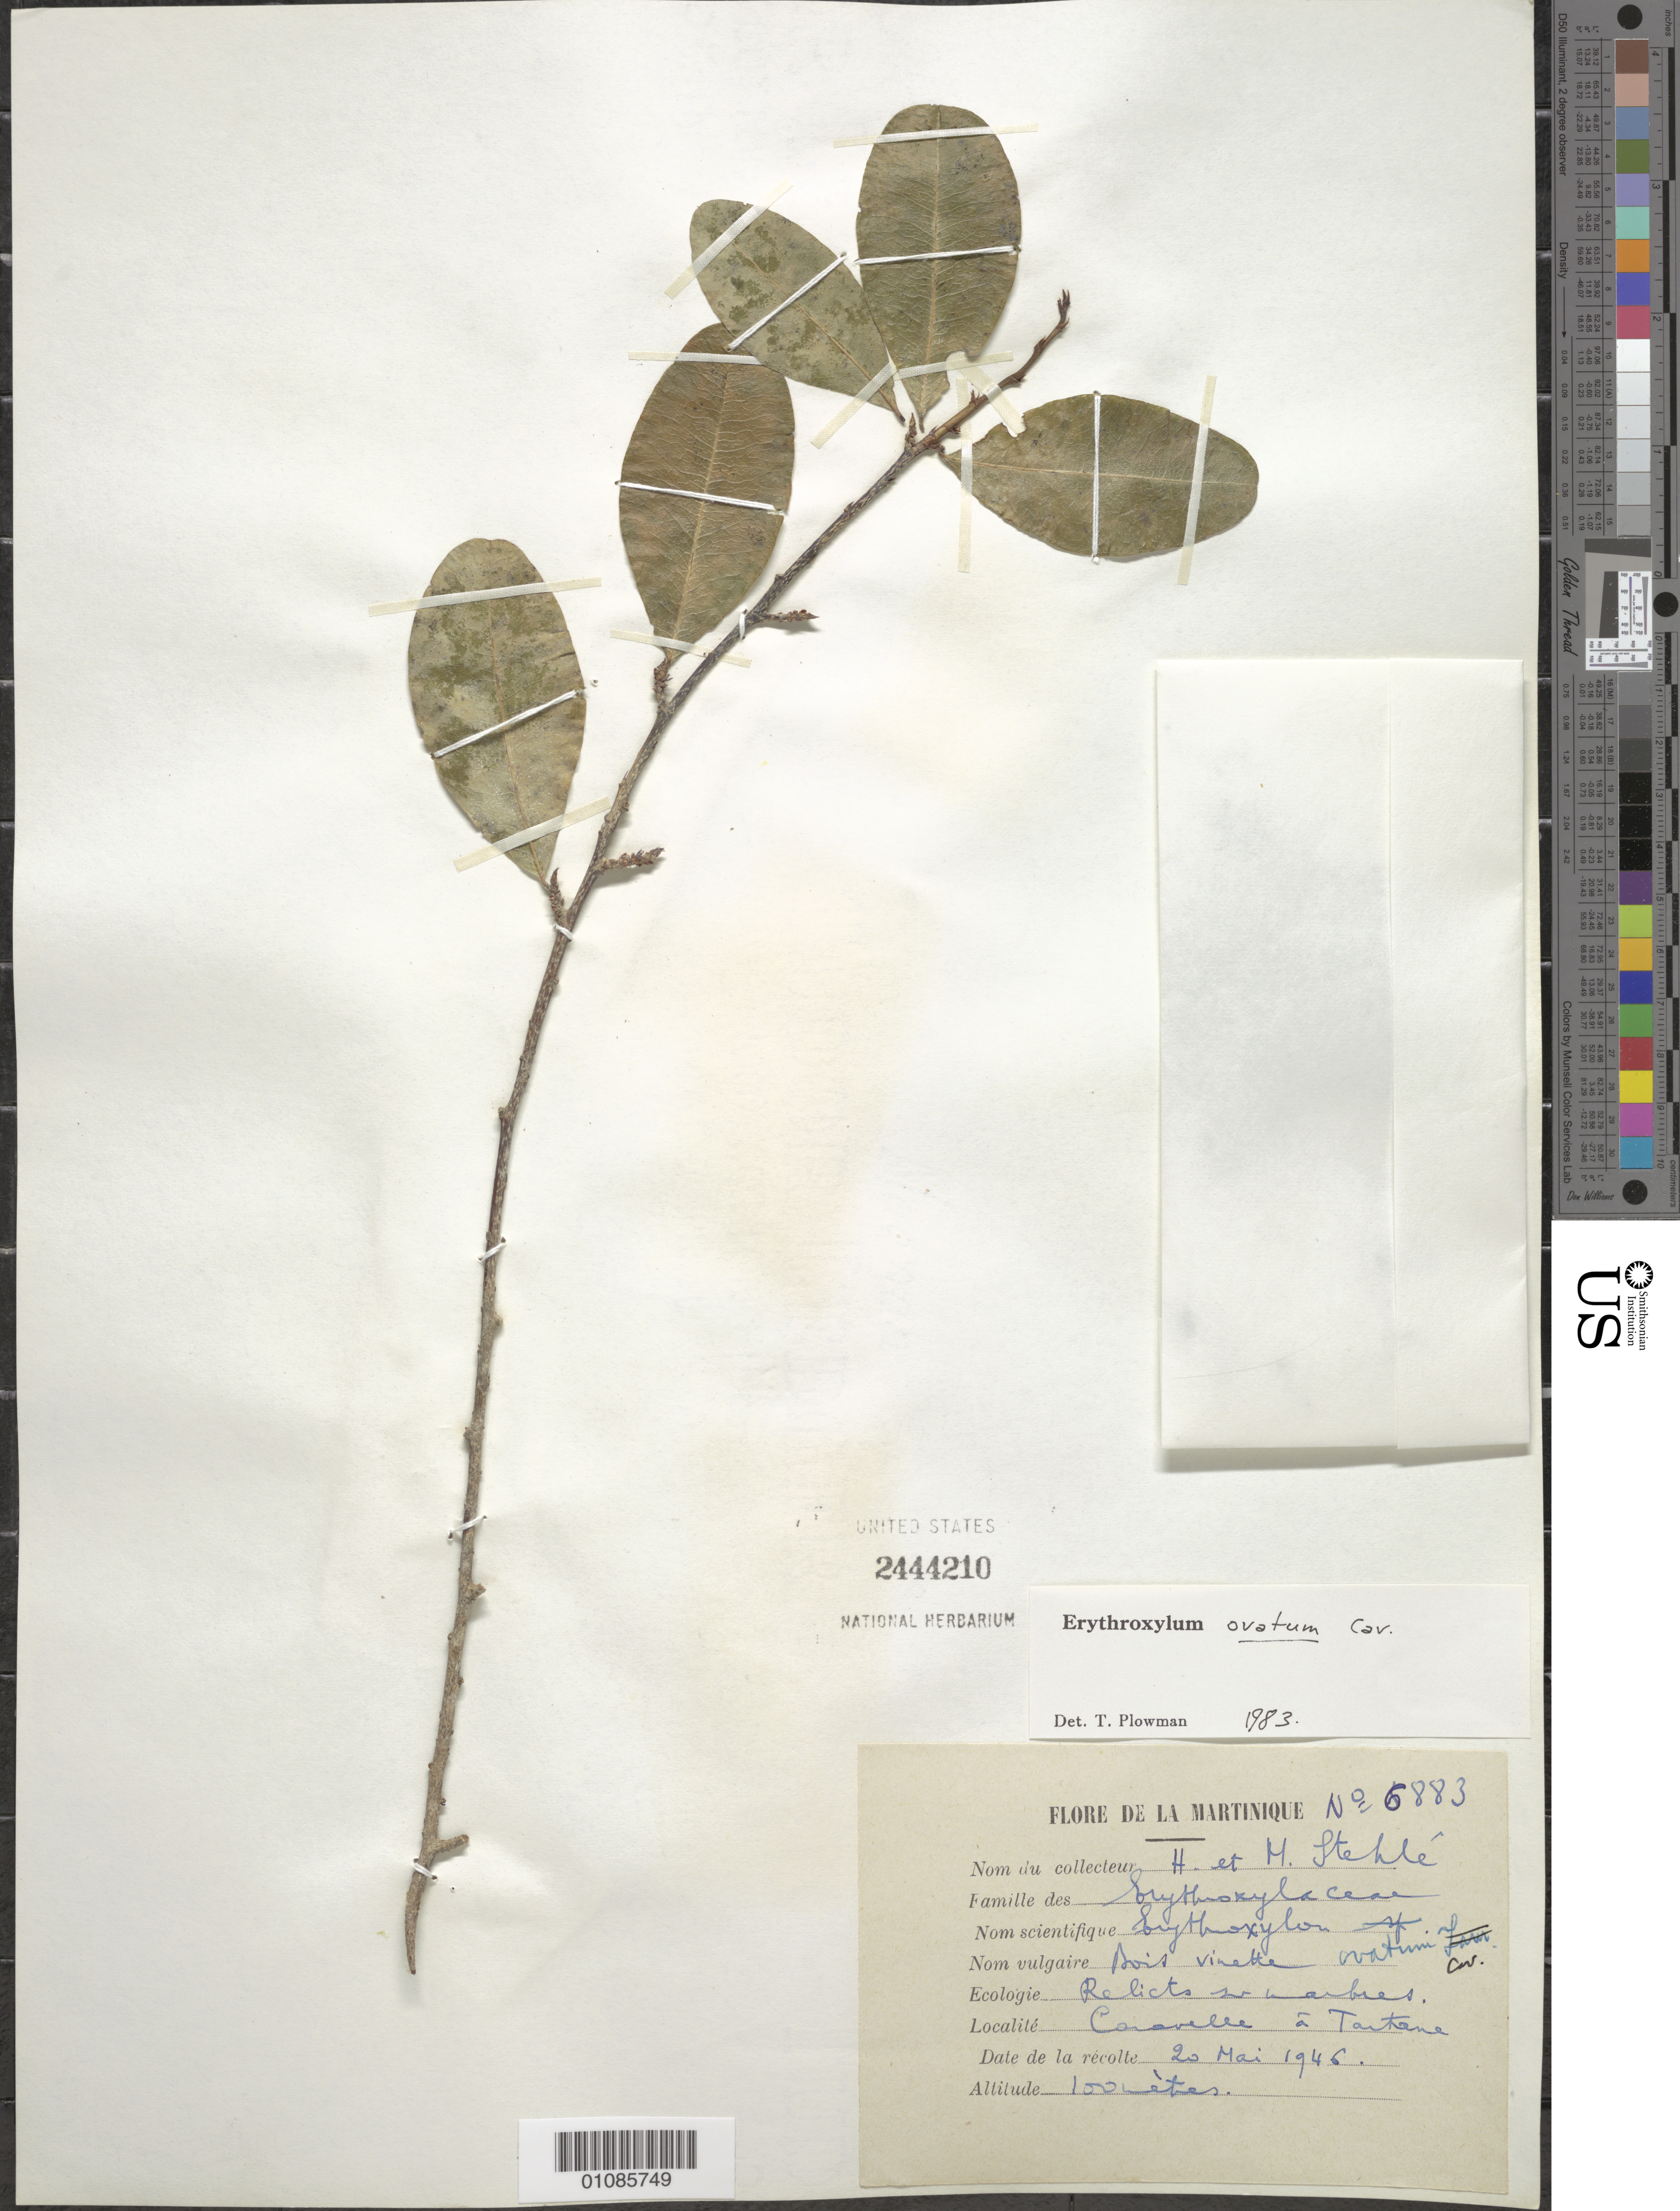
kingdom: Plantae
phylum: Tracheophyta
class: Magnoliopsida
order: Malpighiales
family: Erythroxylaceae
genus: Erythroxylum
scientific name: Erythroxylum ovatum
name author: Cav.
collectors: H. Stehlé & M. Stehlé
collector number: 6883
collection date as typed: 20 May 1946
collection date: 1946-05-20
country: Martinique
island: Martinique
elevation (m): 100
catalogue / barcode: US 2444210